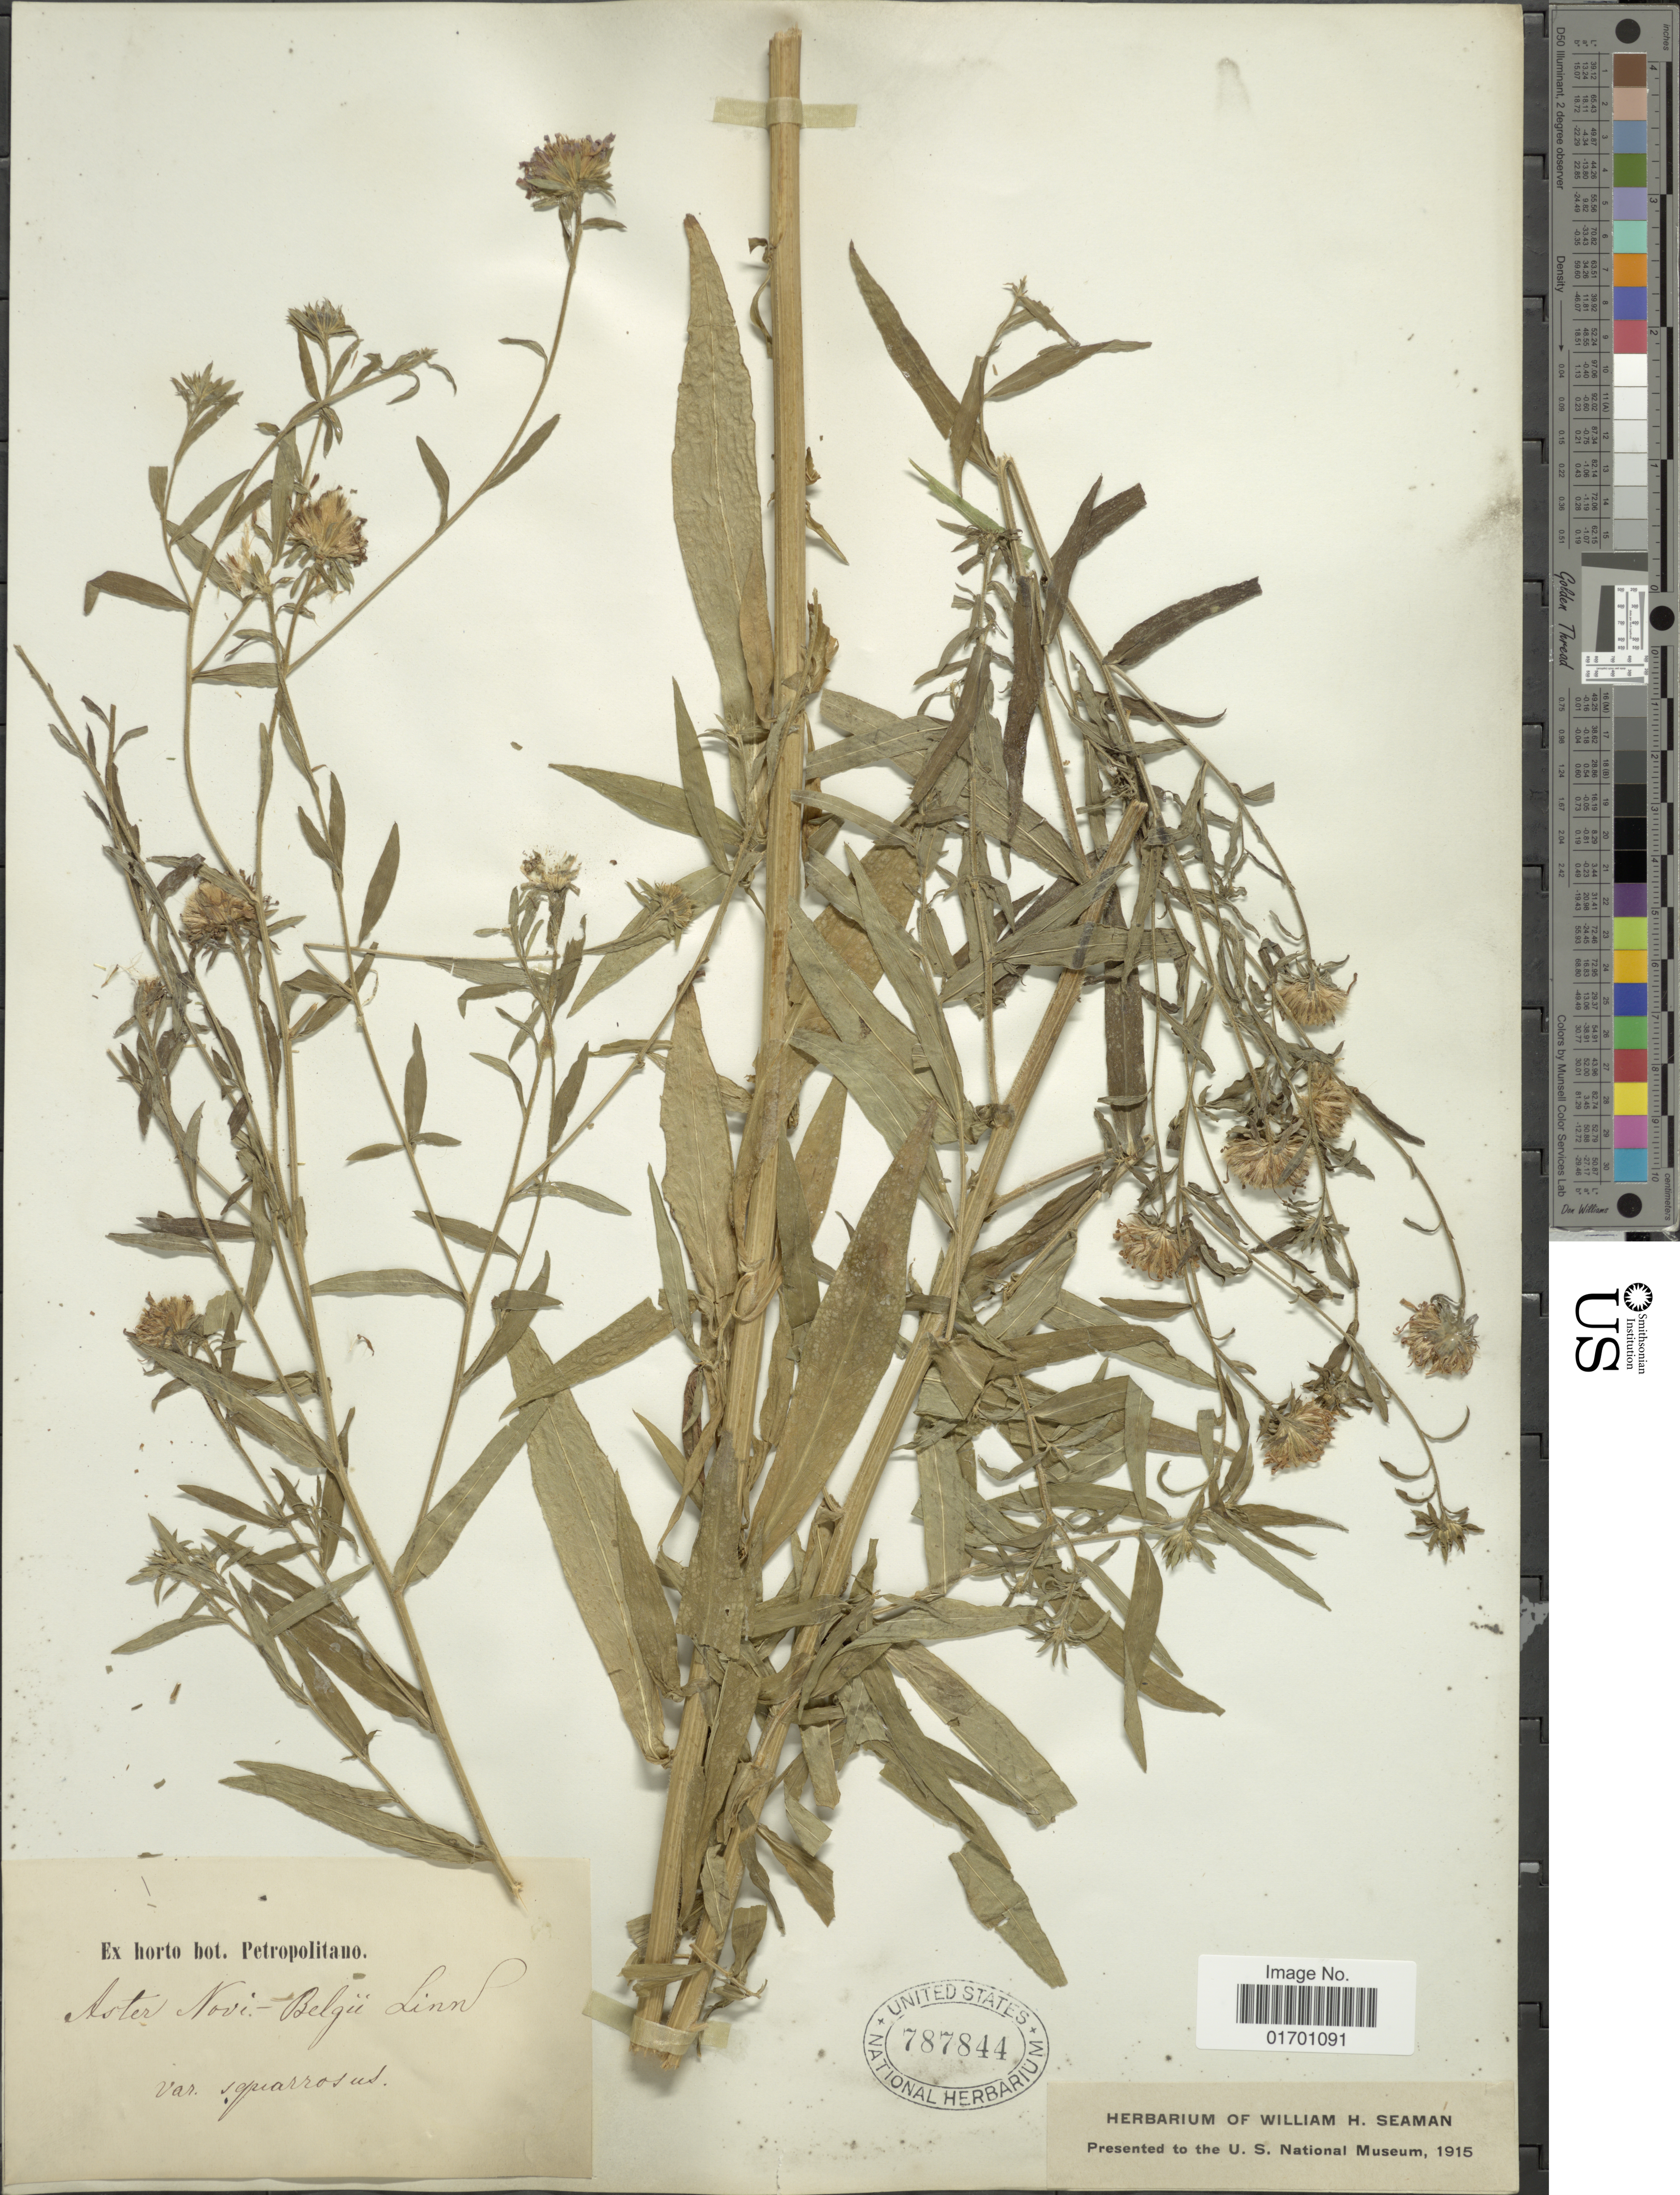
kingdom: Plantae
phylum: Tracheophyta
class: Magnoliopsida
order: Asterales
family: Asteraceae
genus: Symphyotrichum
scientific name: Symphyotrichum novi-belgii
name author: (L.) G.L. Nesom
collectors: ex herb. Seaman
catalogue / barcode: US 787844